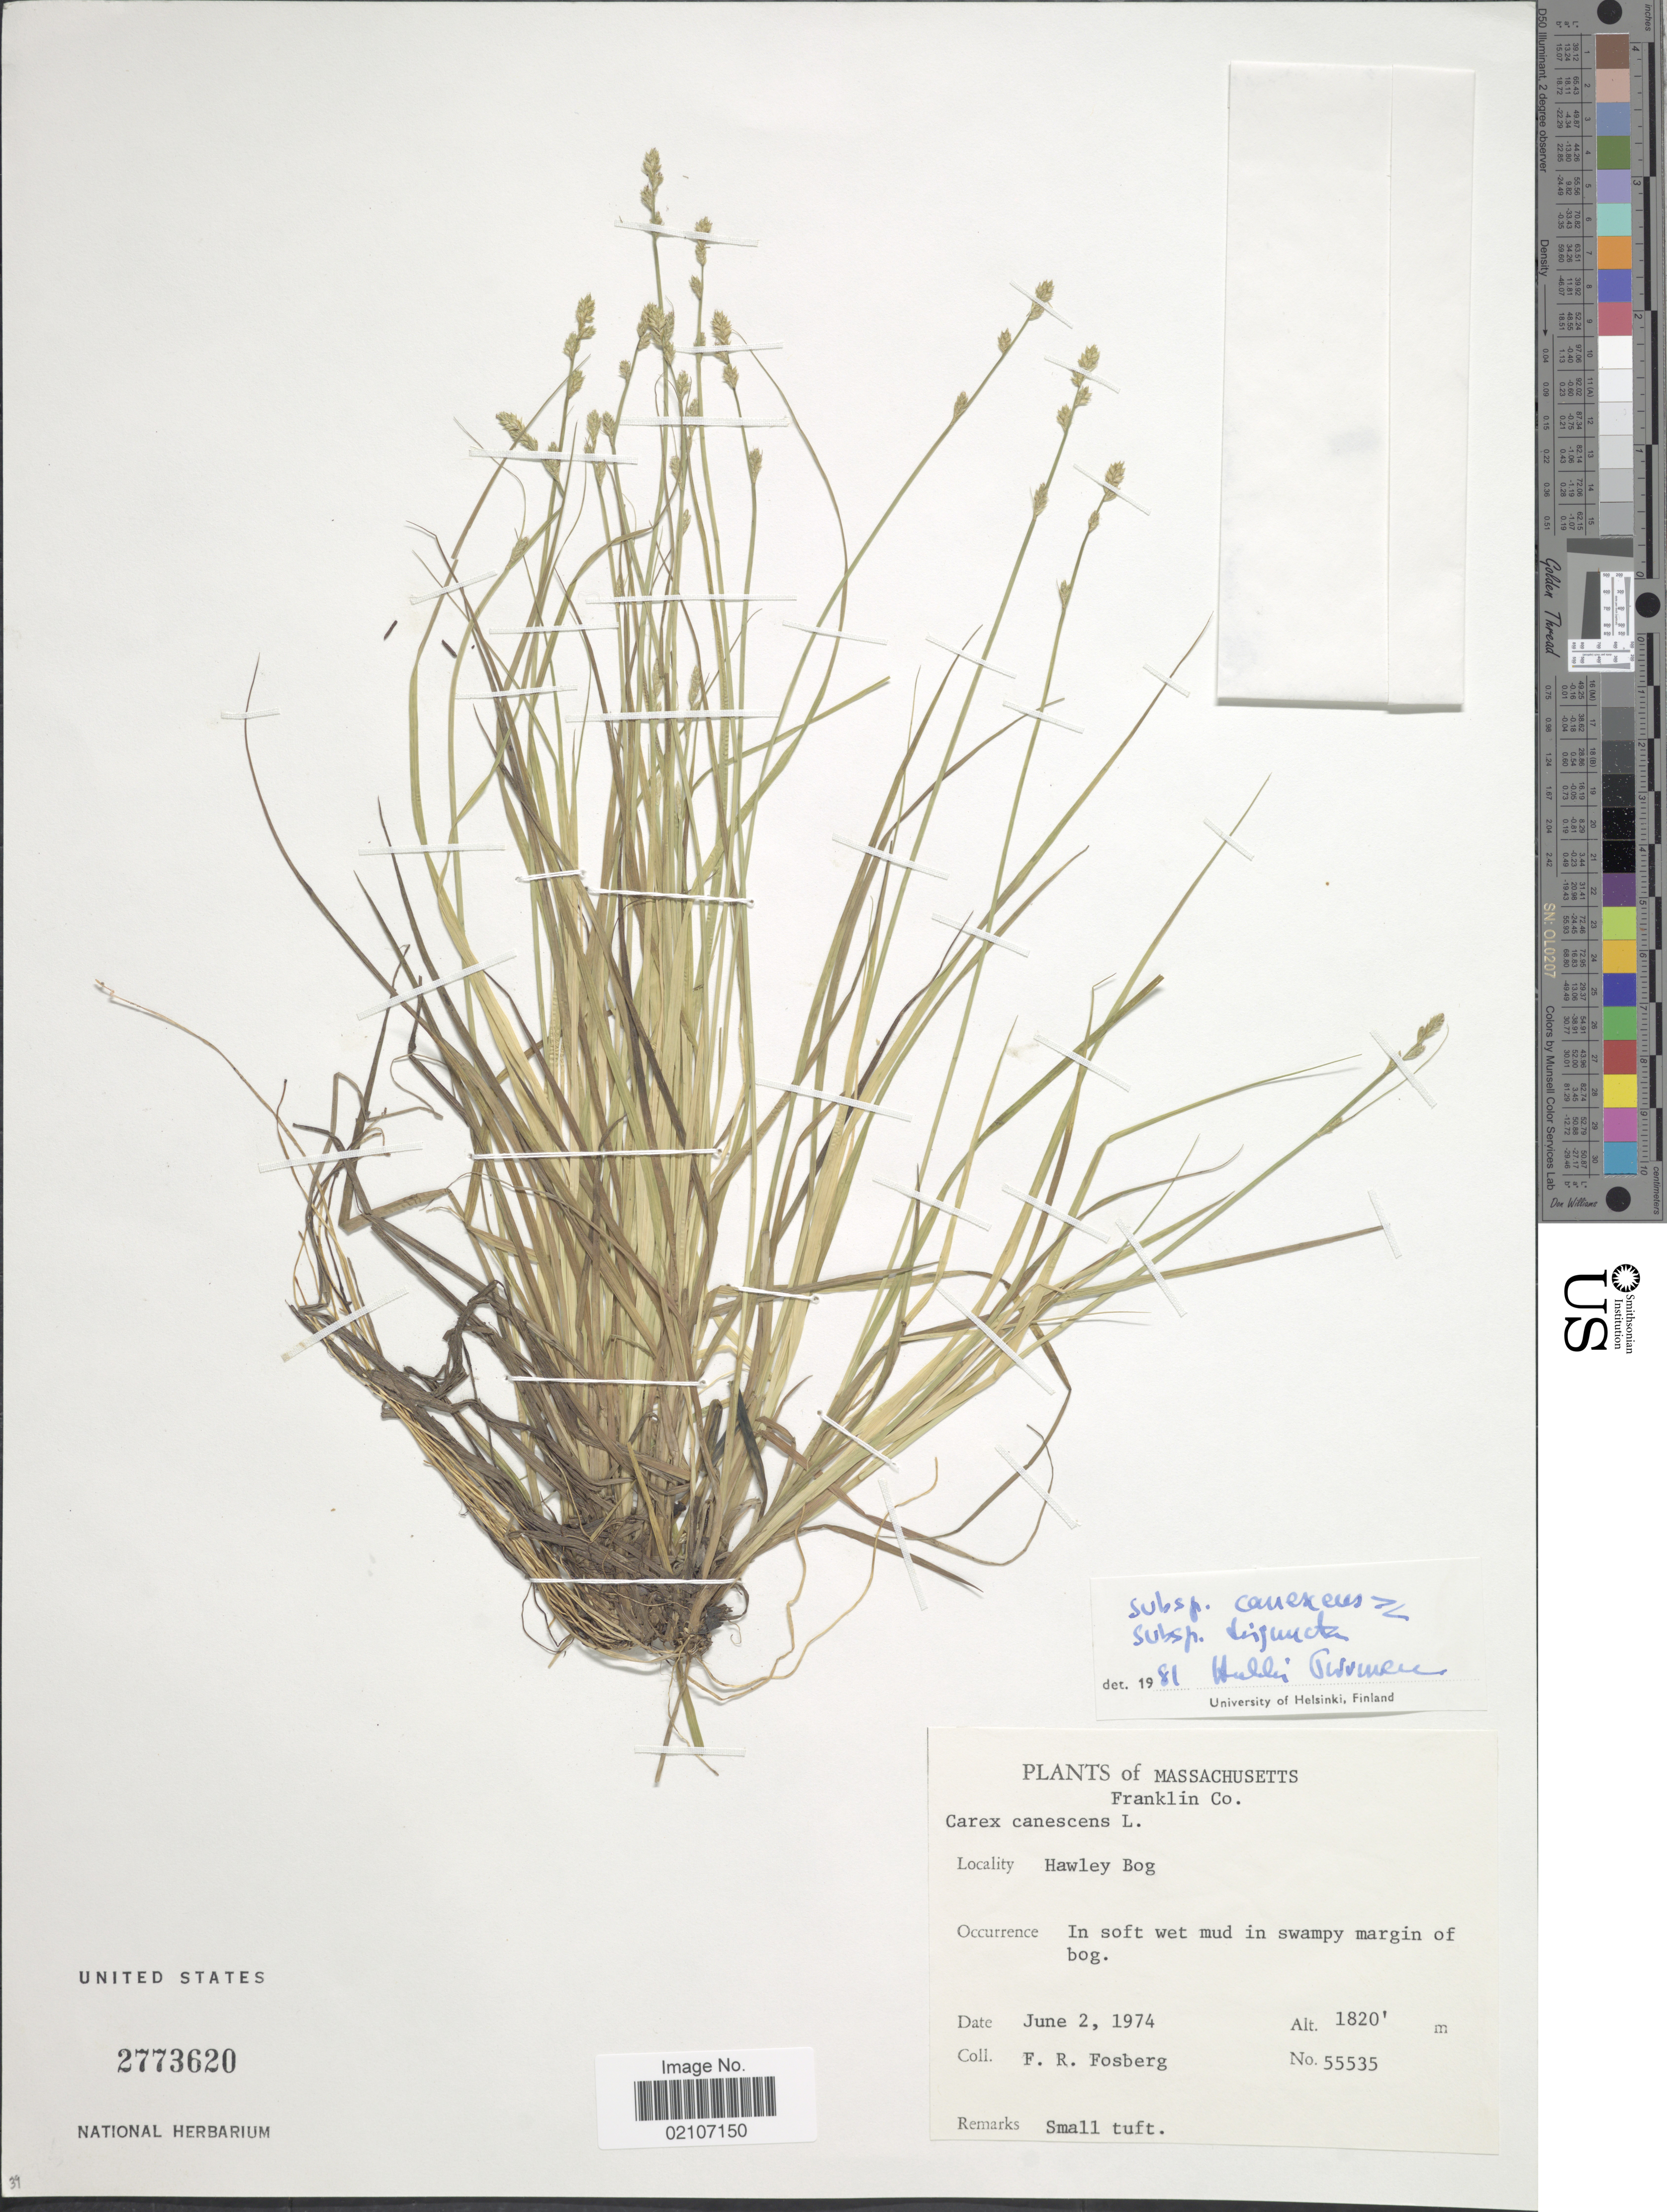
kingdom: Plantae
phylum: Tracheophyta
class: Liliopsida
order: Poales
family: Cyperaceae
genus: Carex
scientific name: Carex canescens var. disjuncta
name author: Fernald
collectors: F. R. Fosberg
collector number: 55535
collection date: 1974-06-02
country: United States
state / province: Massachusetts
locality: Franklin Co., Hawley Bog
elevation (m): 1820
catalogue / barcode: US 2773620